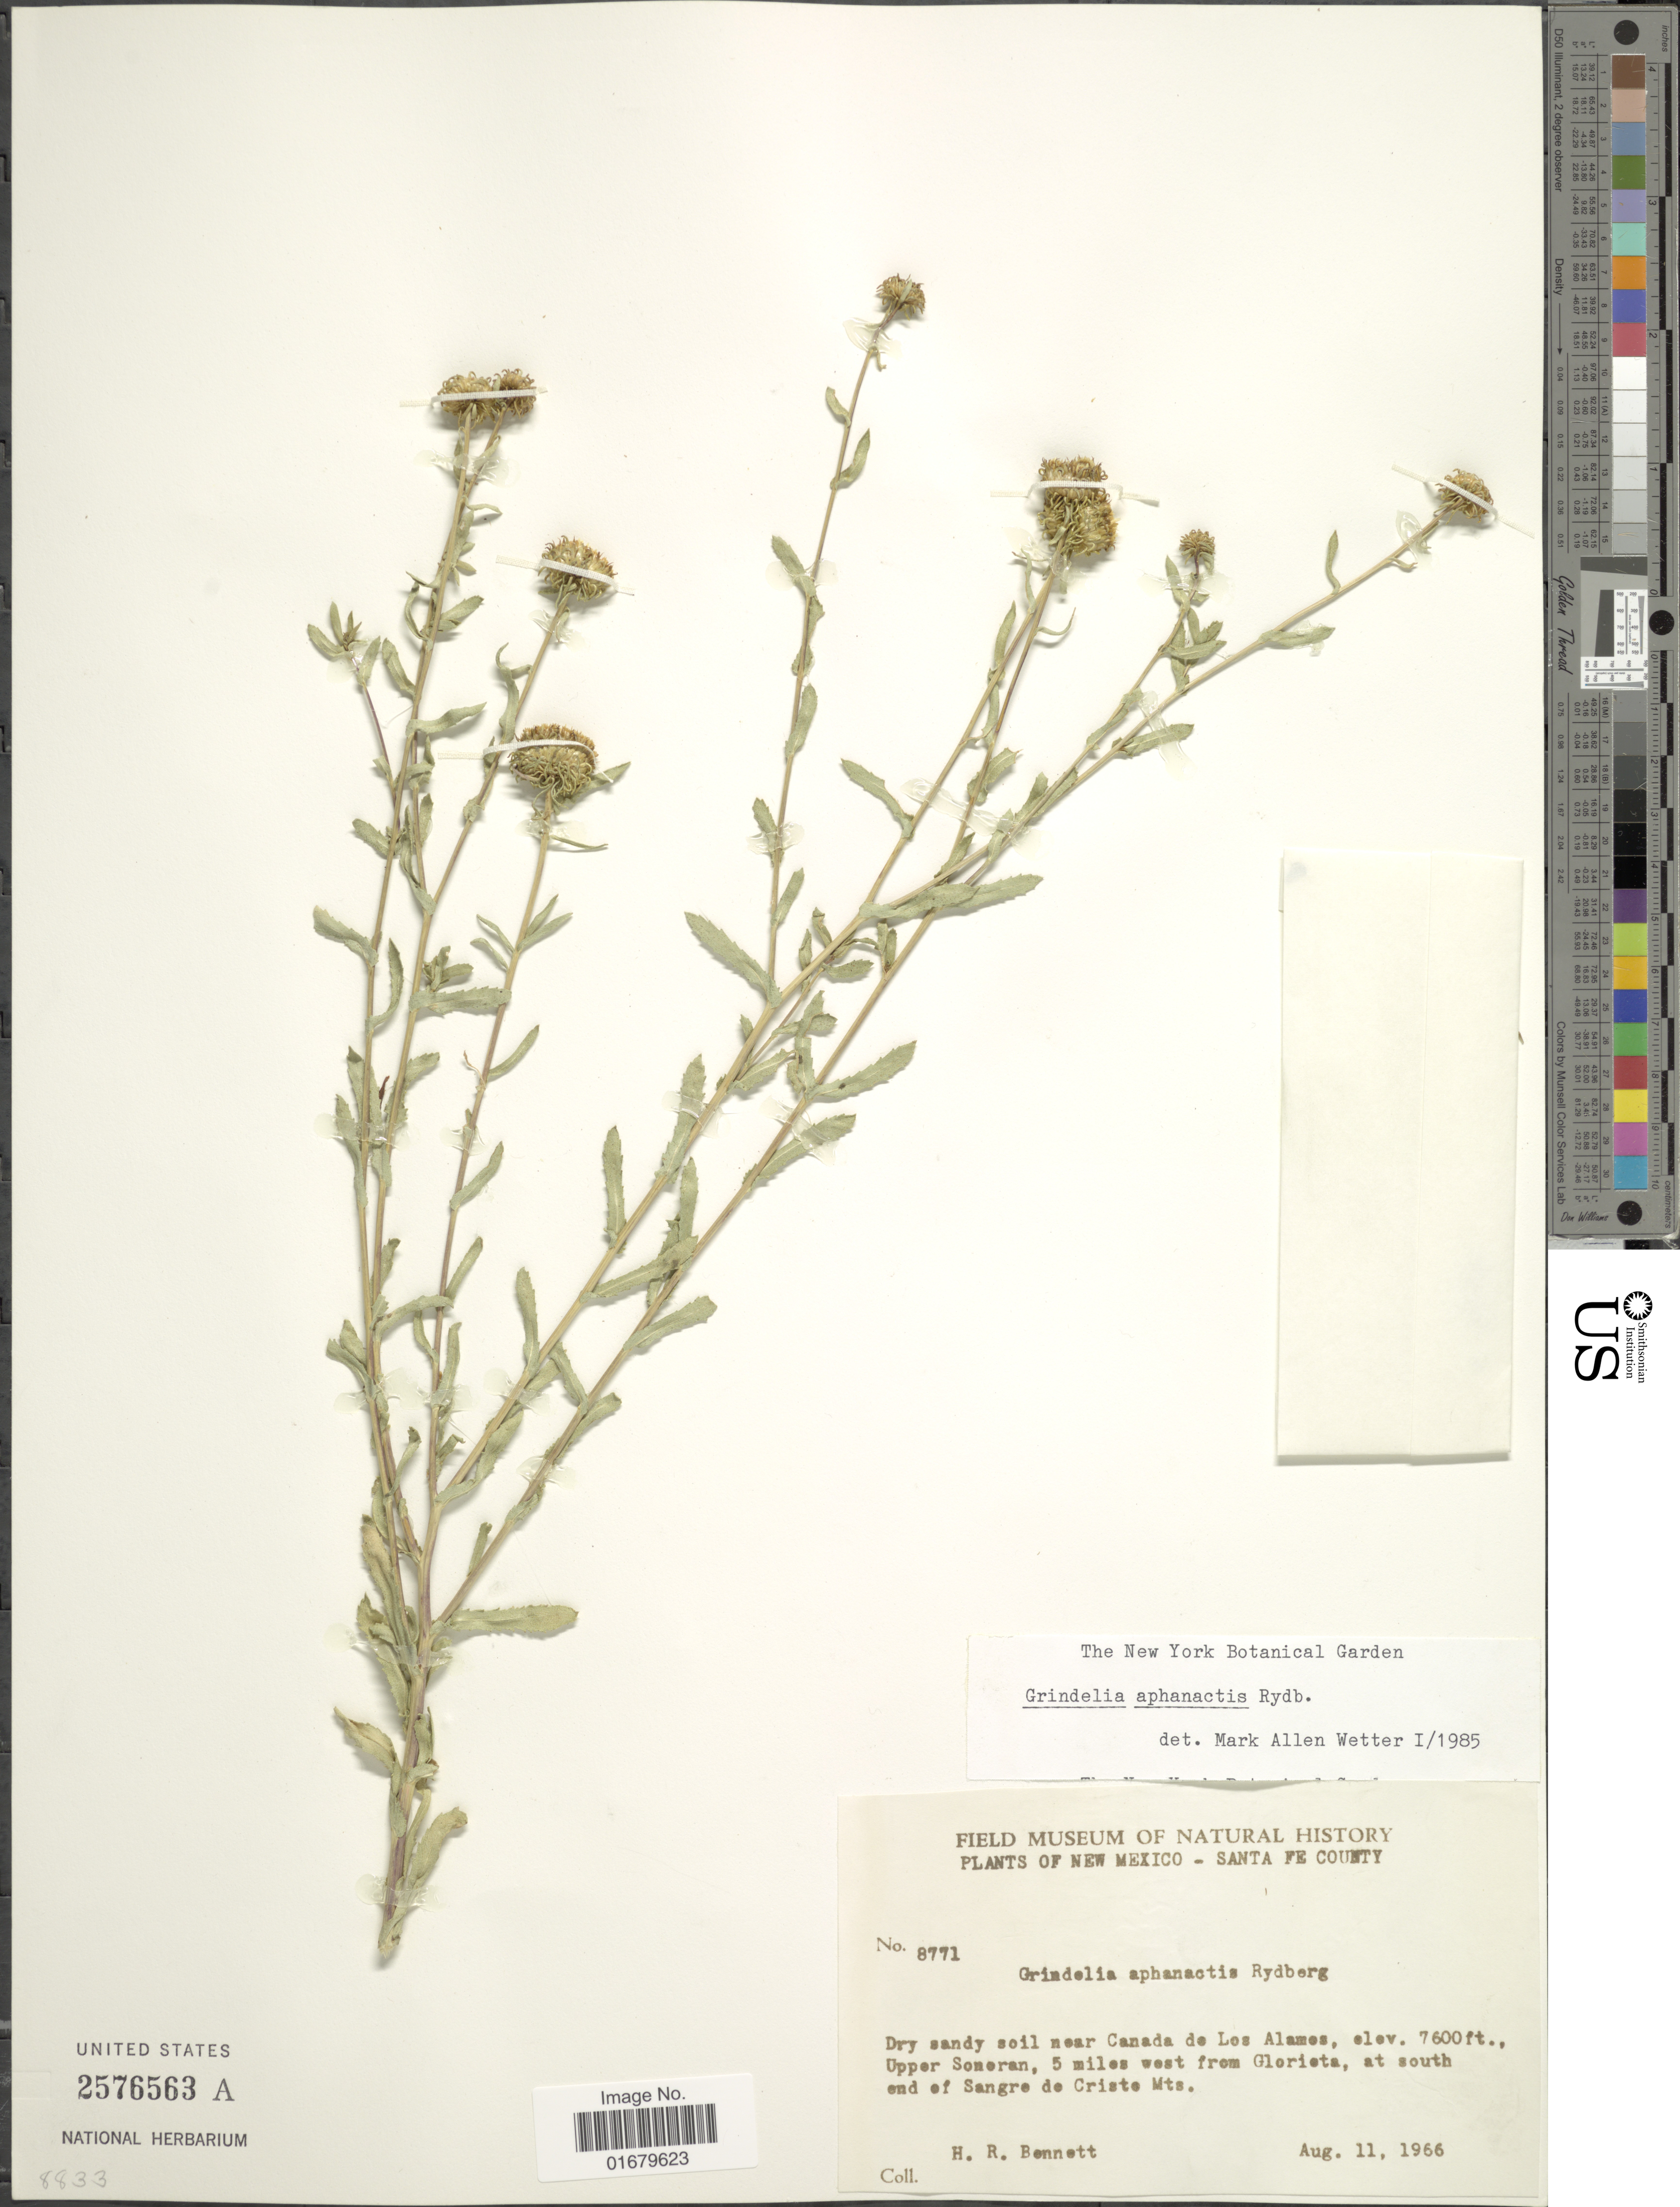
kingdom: Plantae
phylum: Tracheophyta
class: Magnoliopsida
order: Asterales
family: Asteraceae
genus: Grindelia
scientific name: Grindelia aphanactis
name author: Rydb.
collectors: H. R. Bennett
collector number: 8771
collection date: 1966-08-11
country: United States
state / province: New Mexico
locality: Santa Fe County, Dry sandy soil near Canada de Los Alames, Upper Sonoran, 5 miles west from Glorista, at south end of Sangre de Cristo Mts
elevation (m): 2316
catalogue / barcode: US 2576563A